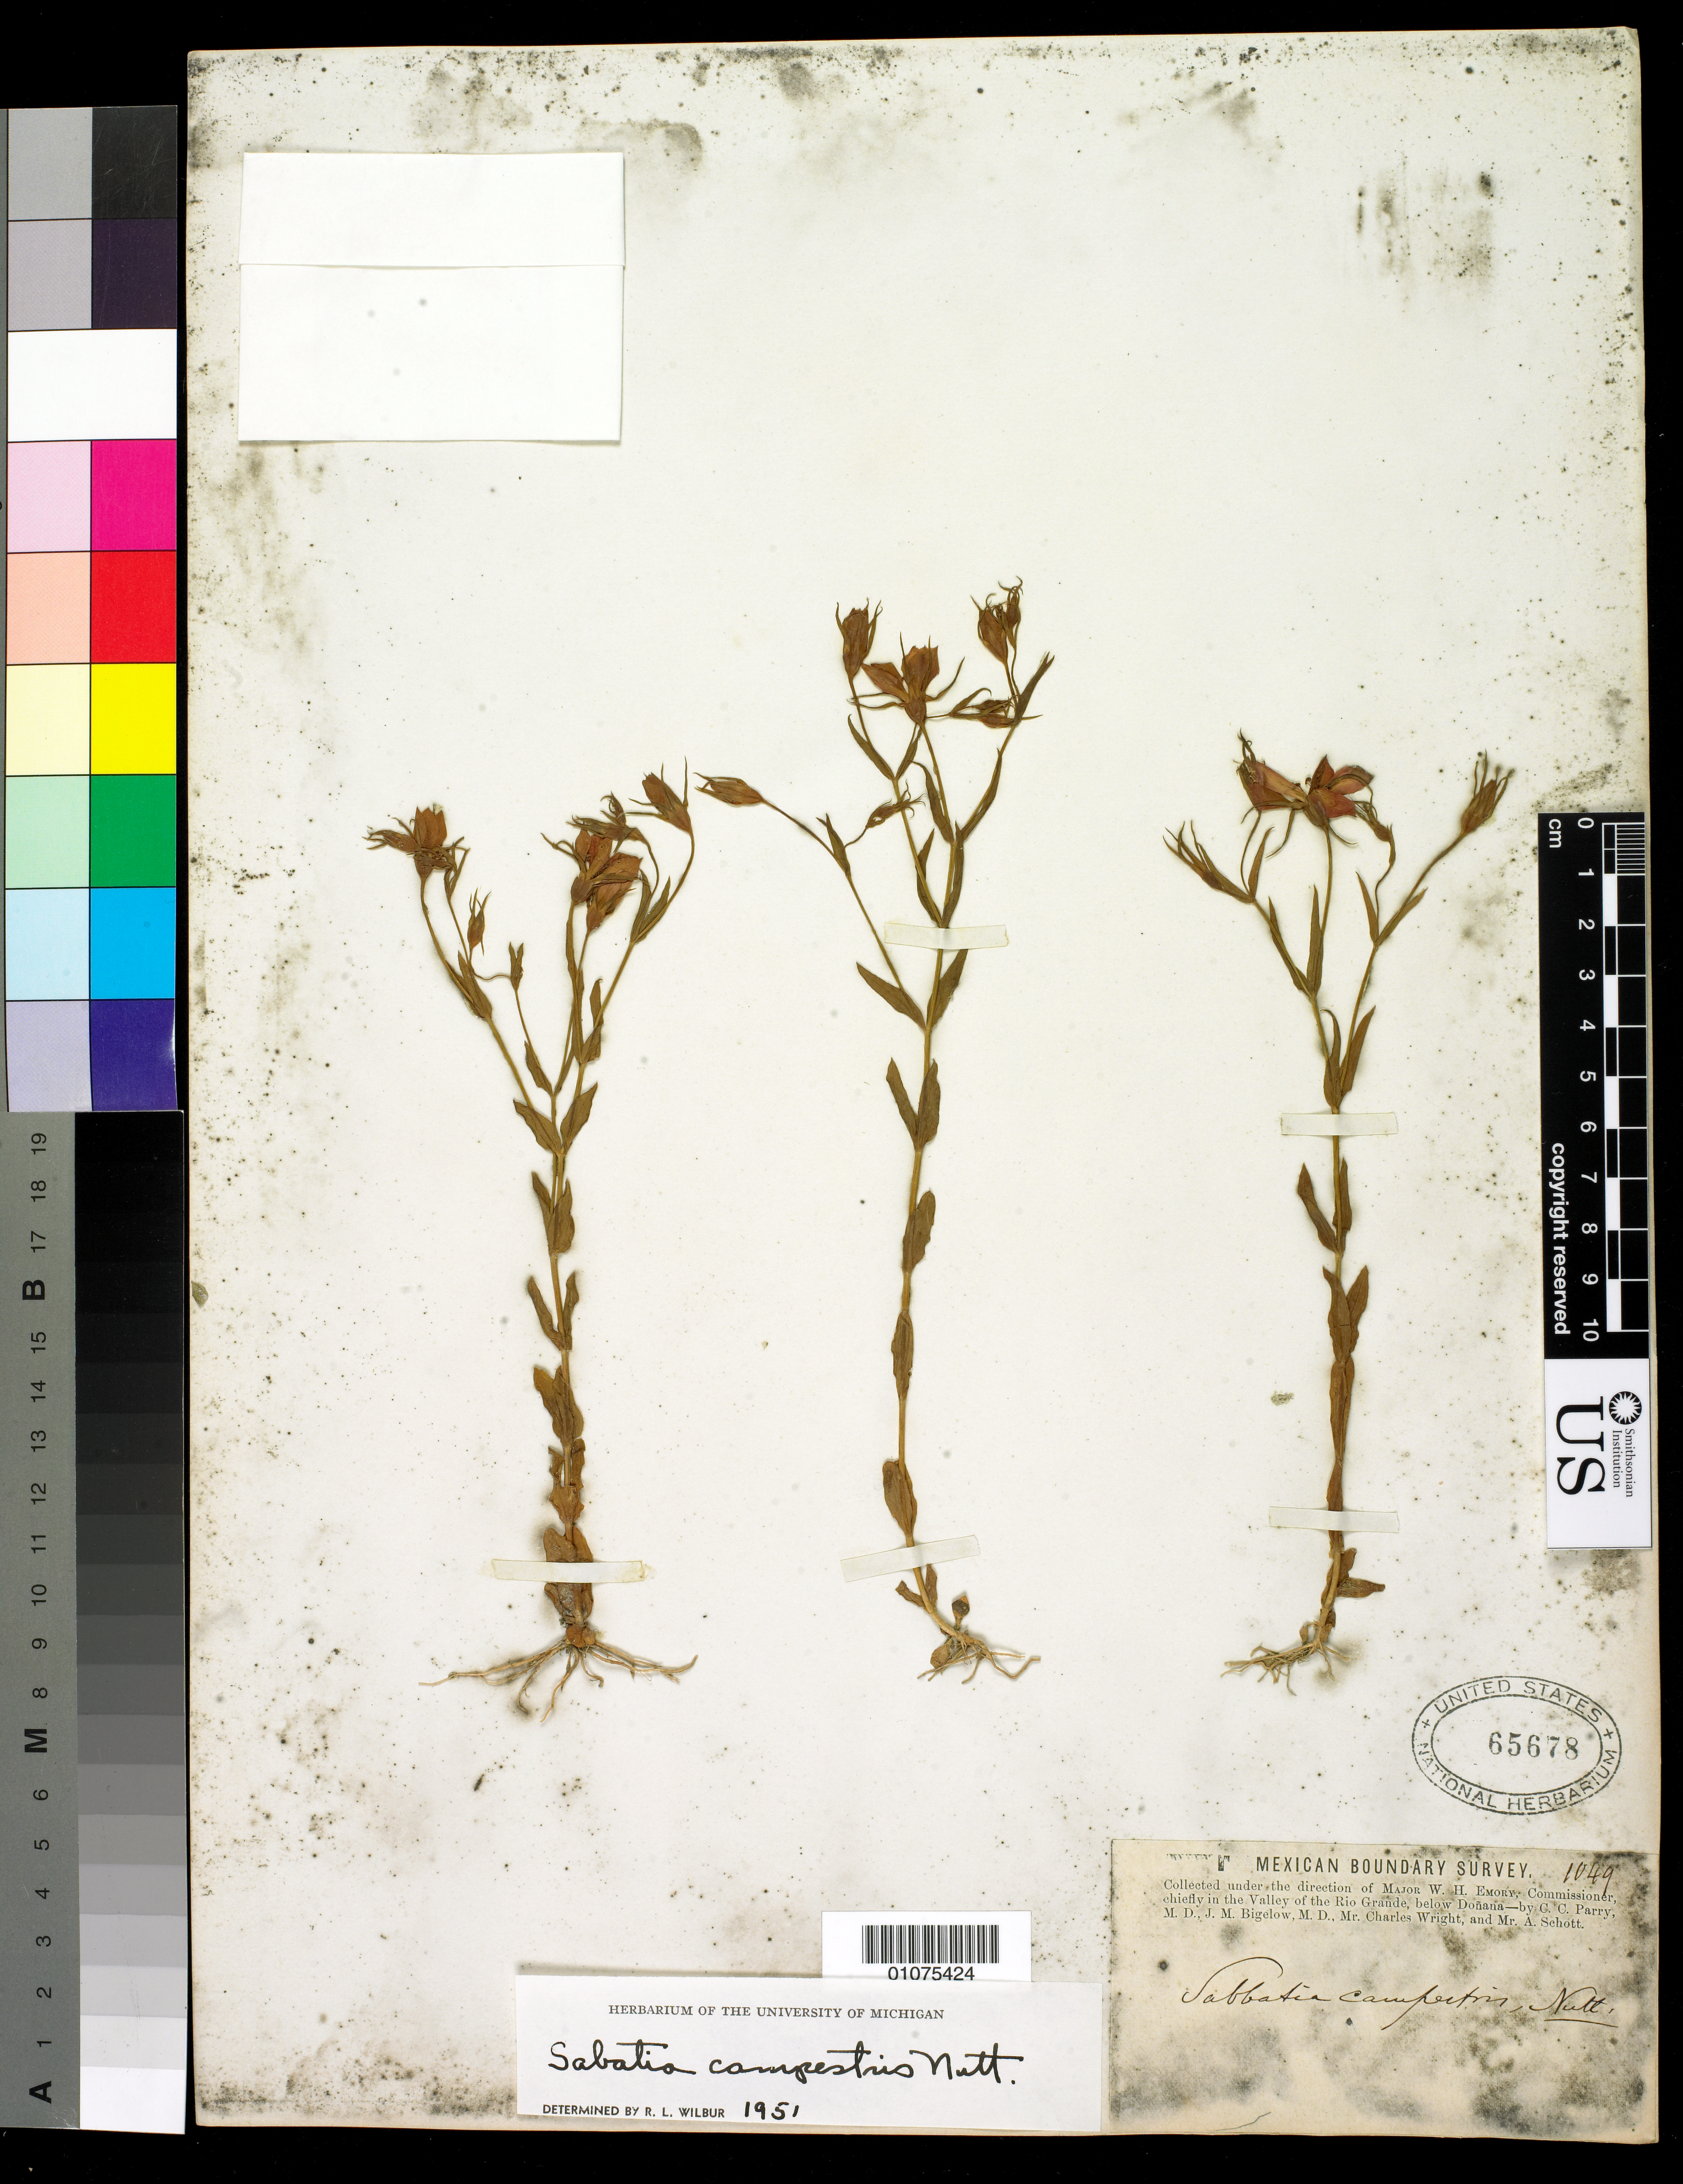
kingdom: Plantae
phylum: Tracheophyta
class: Magnoliopsida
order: Gentianales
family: Gentianaceae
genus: Sabatia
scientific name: Sabatia campestris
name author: Nutt.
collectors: J. M. Bigelow, C. C. Parry, C. Wright & A. Schott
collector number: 1049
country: United States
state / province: Texas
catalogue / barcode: US 65678